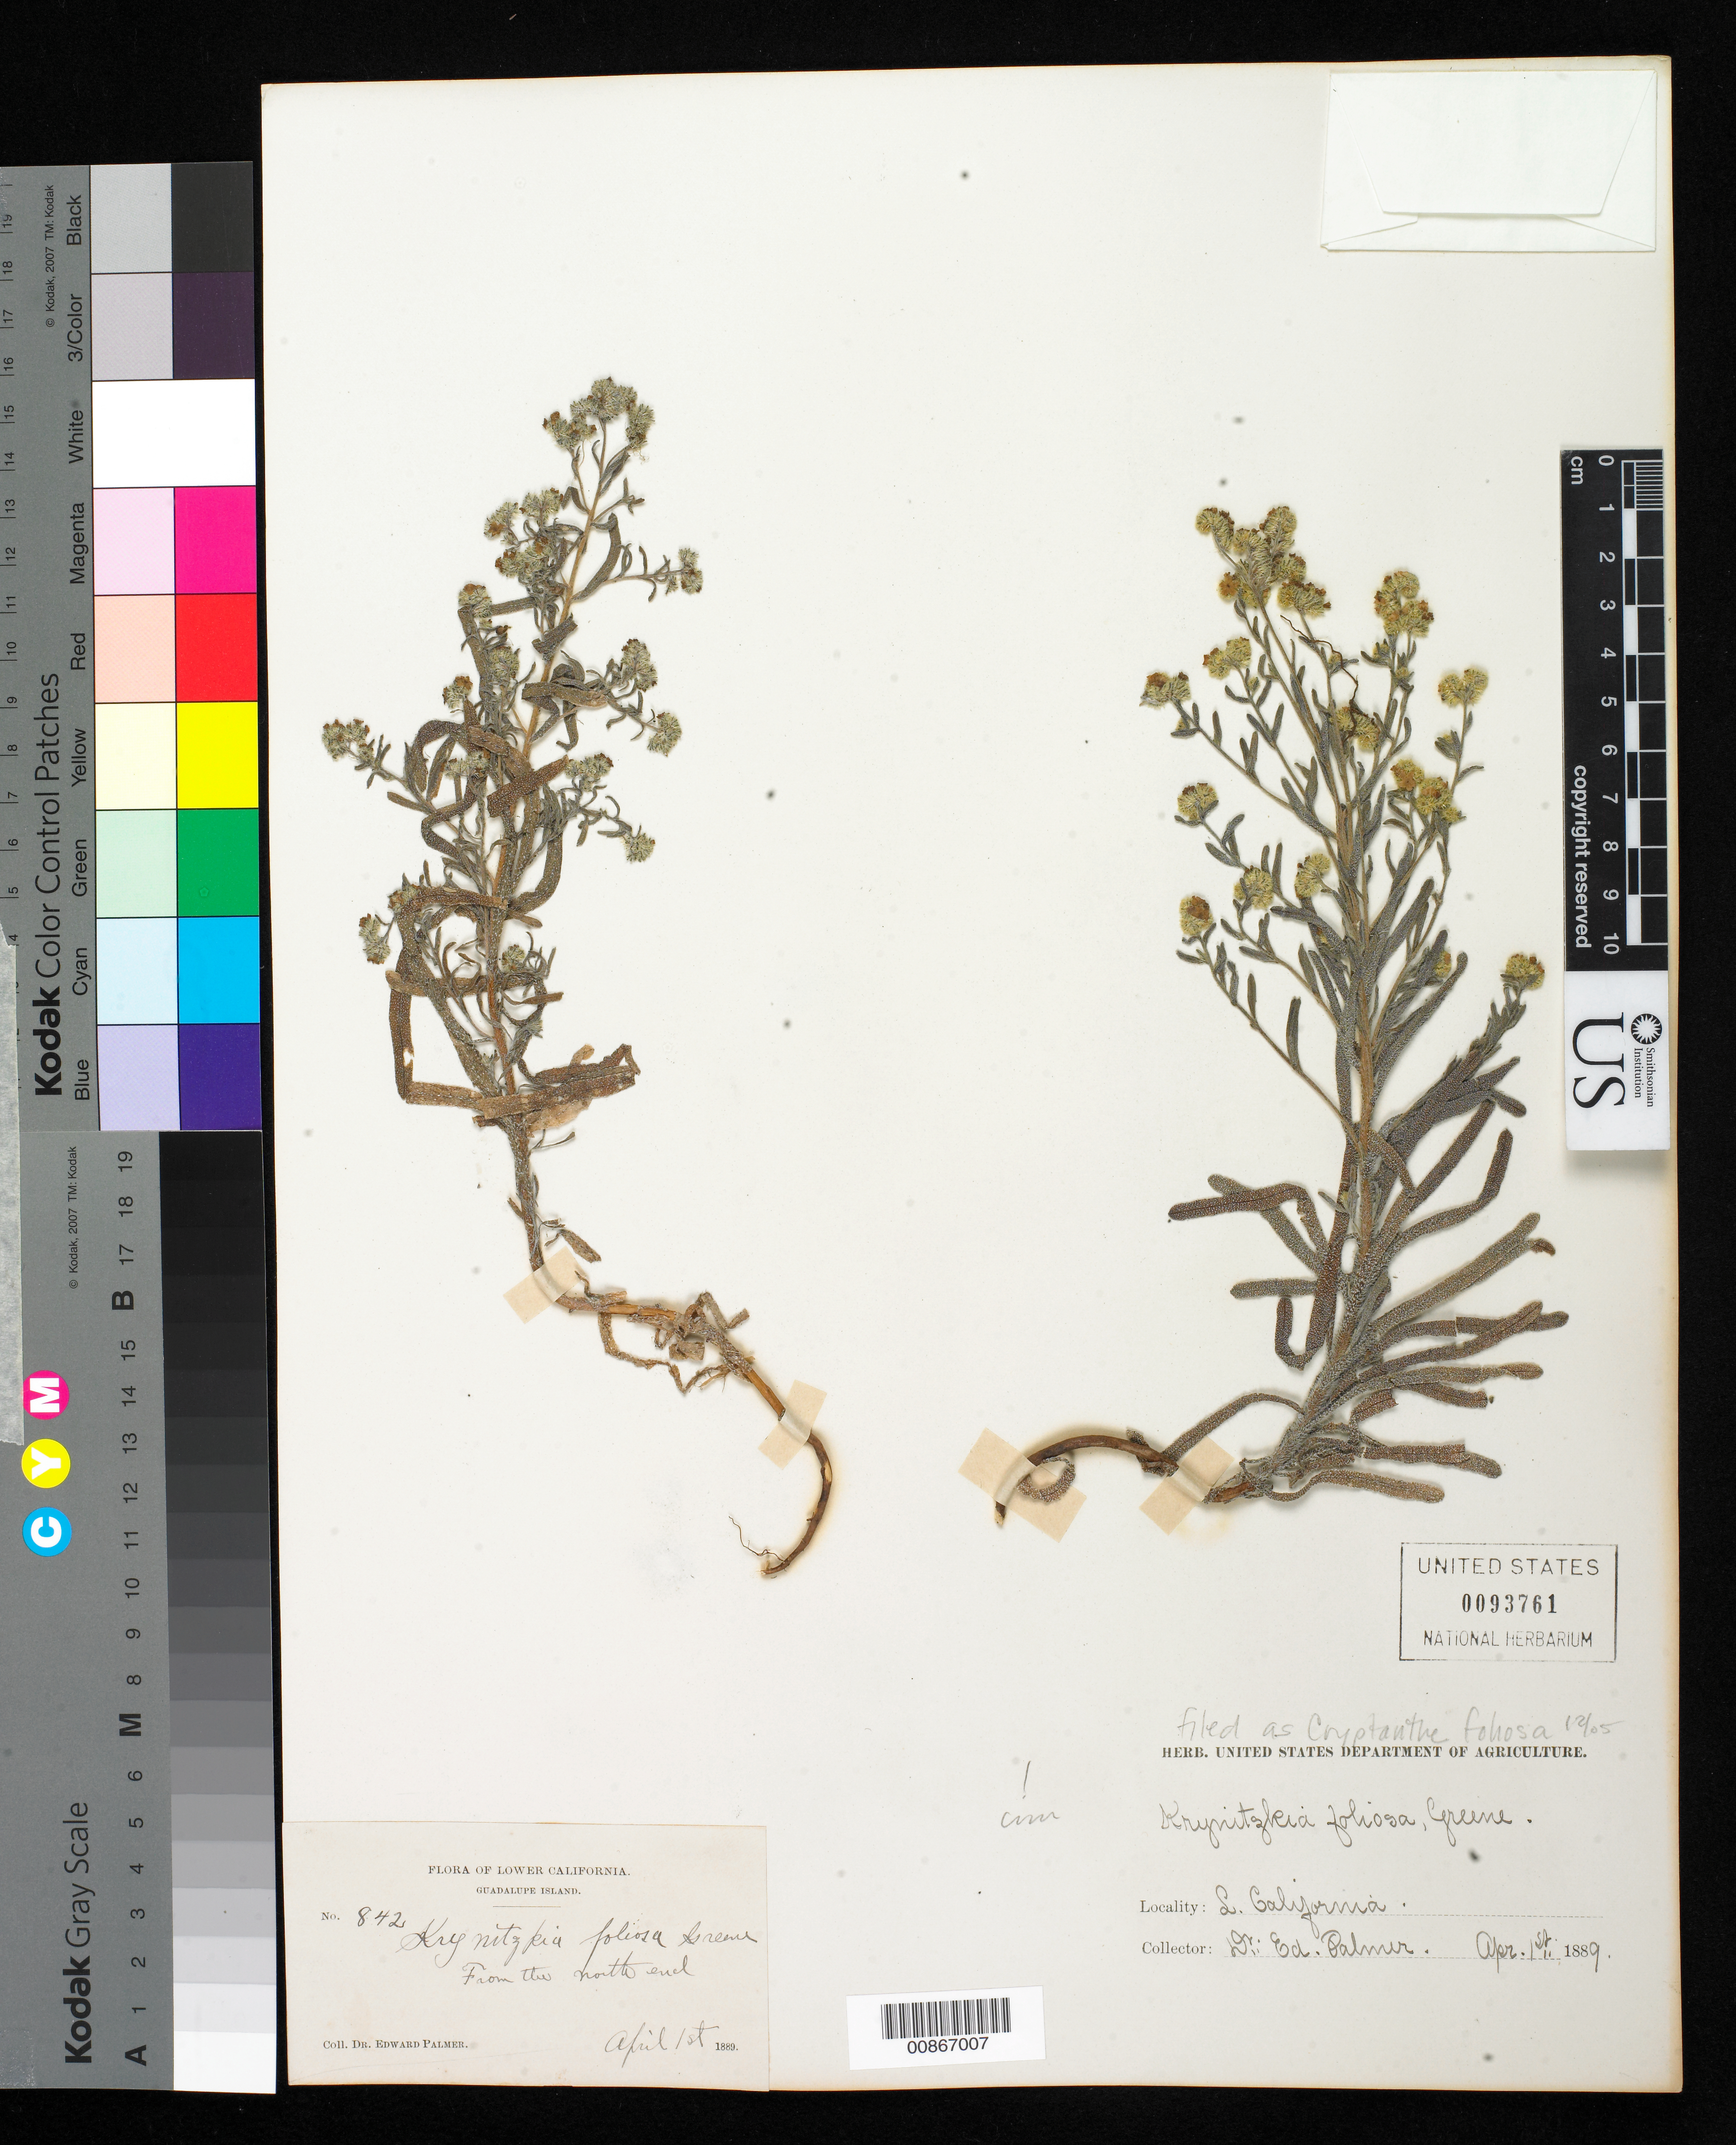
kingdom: Plantae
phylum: Tracheophyta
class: Magnoliopsida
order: Boraginales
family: Boraginaceae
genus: Cryptantha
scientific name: Cryptantha foliosa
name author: (Greene) Greene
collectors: E. Palmer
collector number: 842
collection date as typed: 01 Apr 1889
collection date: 1889-04-01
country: Mexico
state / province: Baja California Norte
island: Guadalupe I.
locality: North end of Guadalupe Island. Baja California.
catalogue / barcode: US 93761